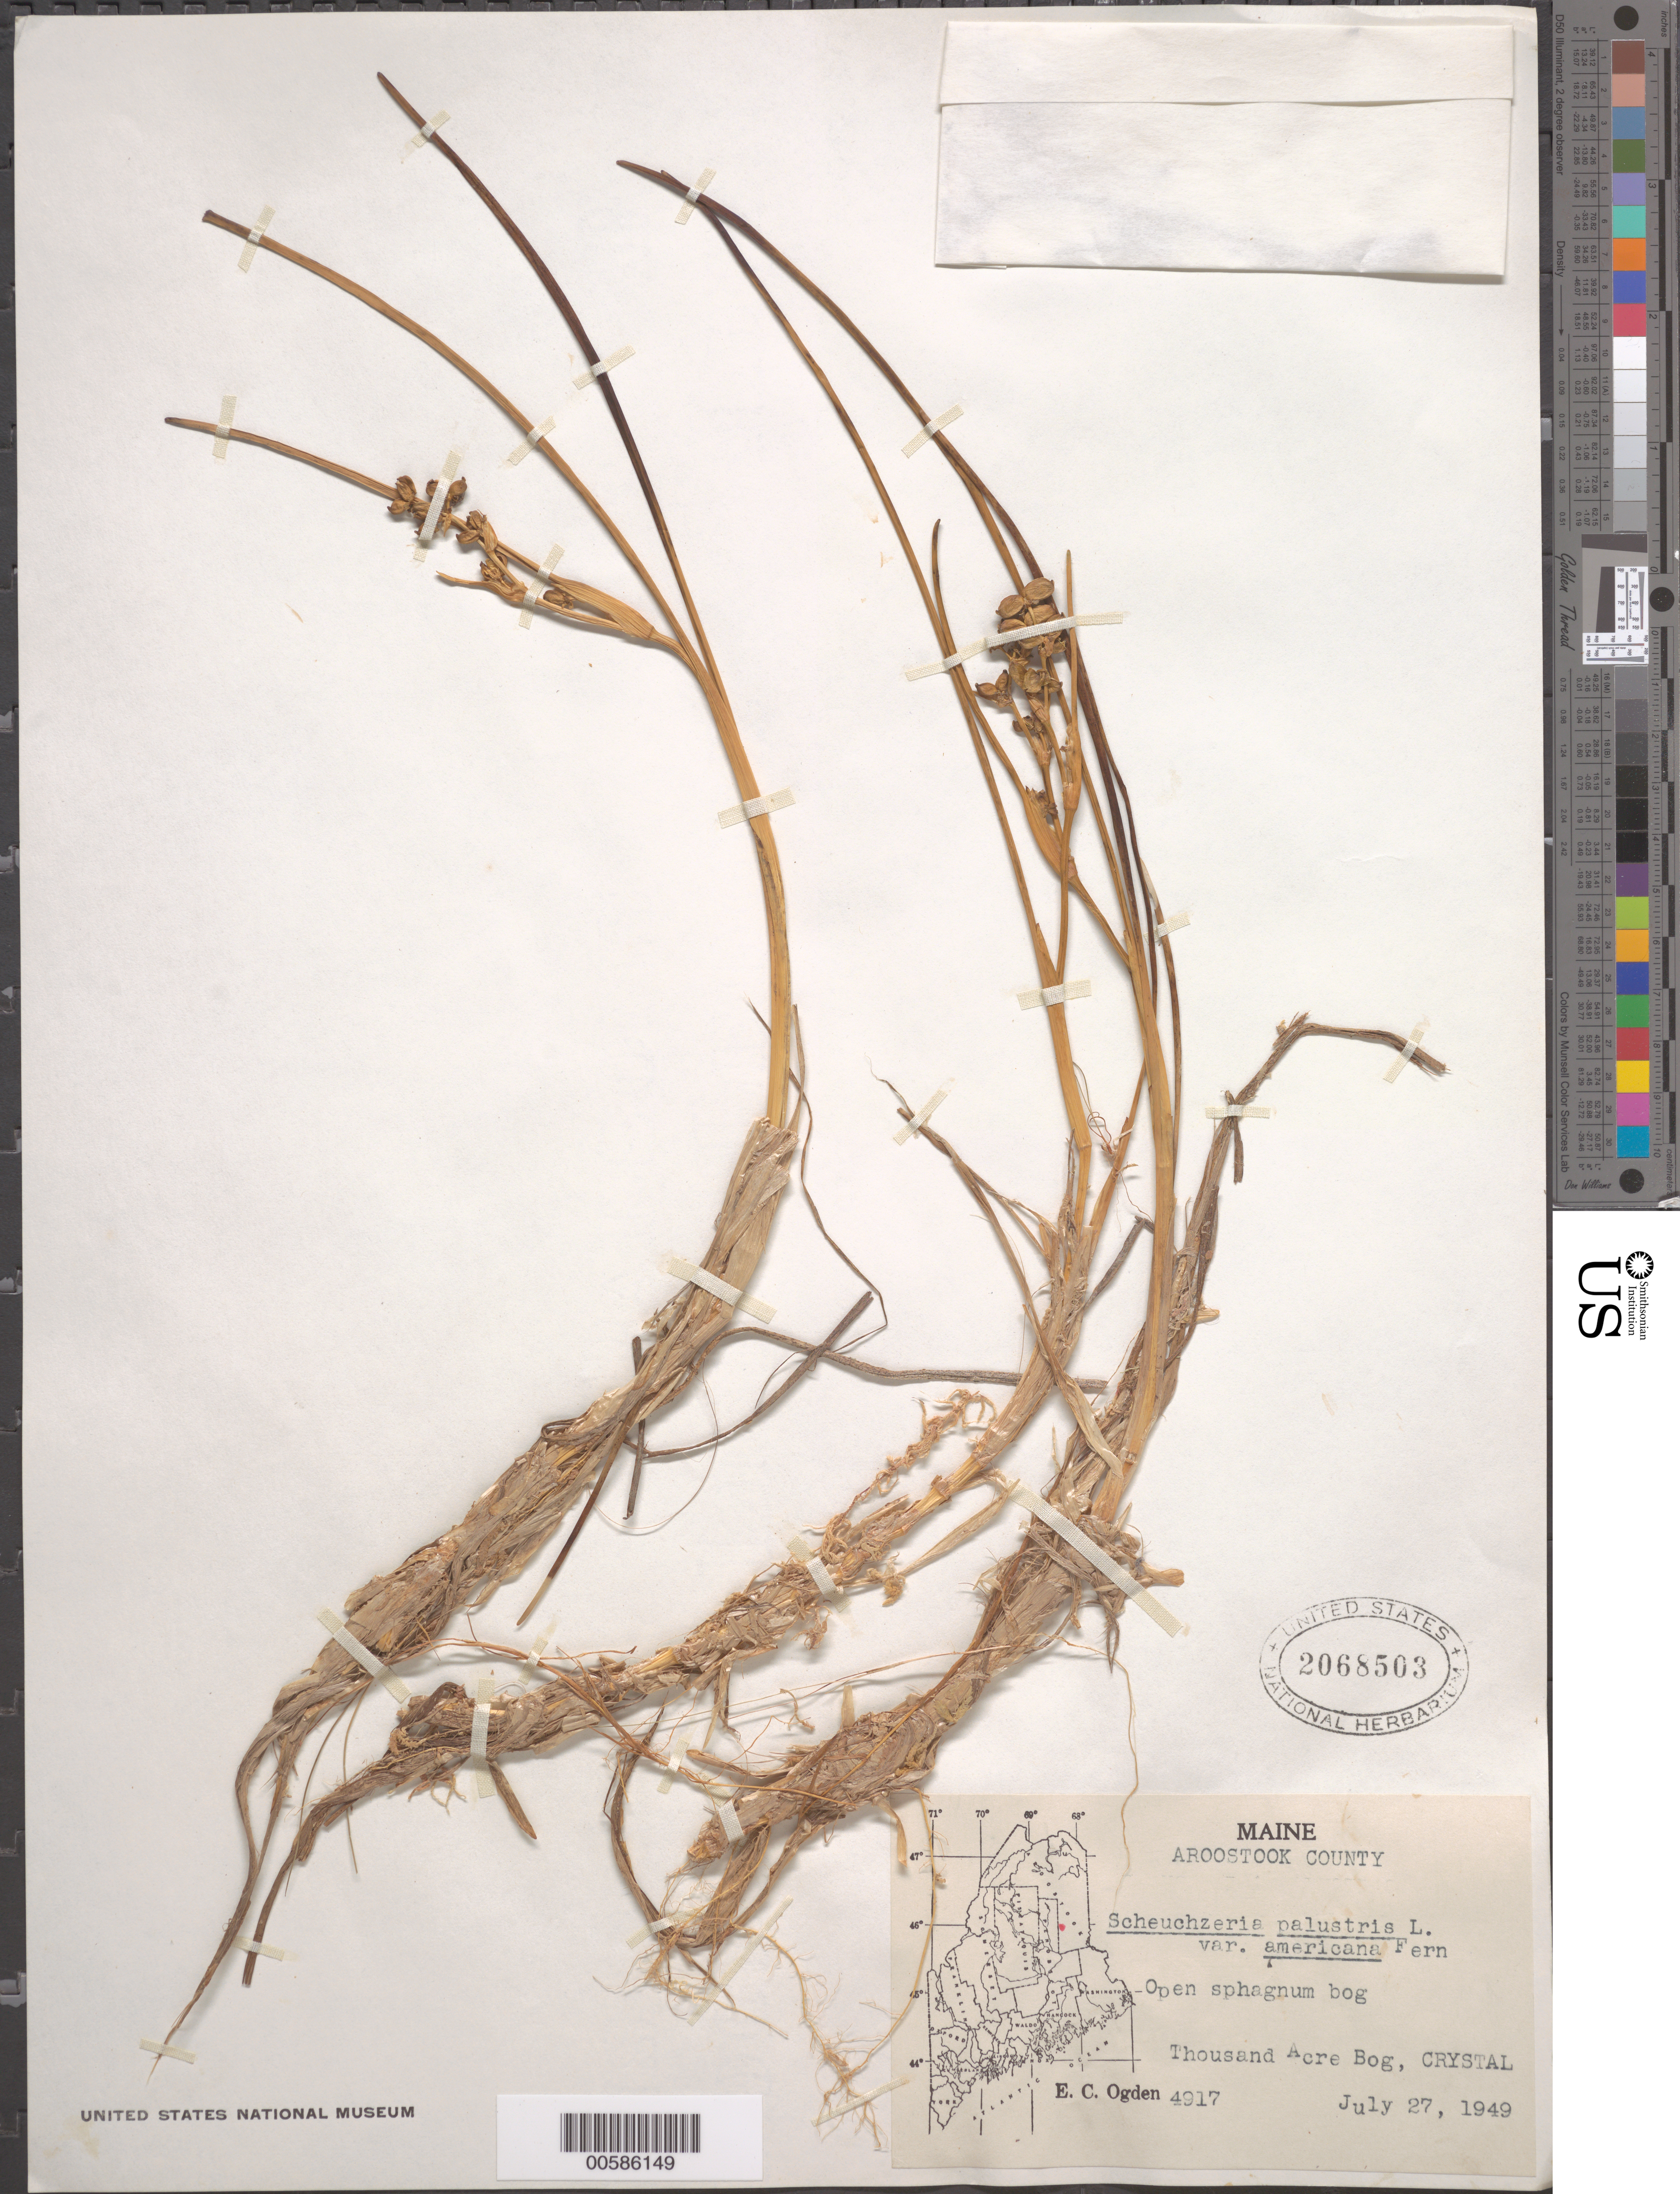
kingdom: Plantae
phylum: Tracheophyta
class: Liliopsida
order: Alismatales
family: Scheuchzeriaceae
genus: Scheuchzeria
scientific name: Scheuchzeria palustris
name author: L.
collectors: E. C. Ogden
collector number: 4917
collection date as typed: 27 Jul 1949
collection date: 1949-07-27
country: United States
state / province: Maine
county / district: Aroostook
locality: Thousand Acre Bog, Crystal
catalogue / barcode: US 2068503